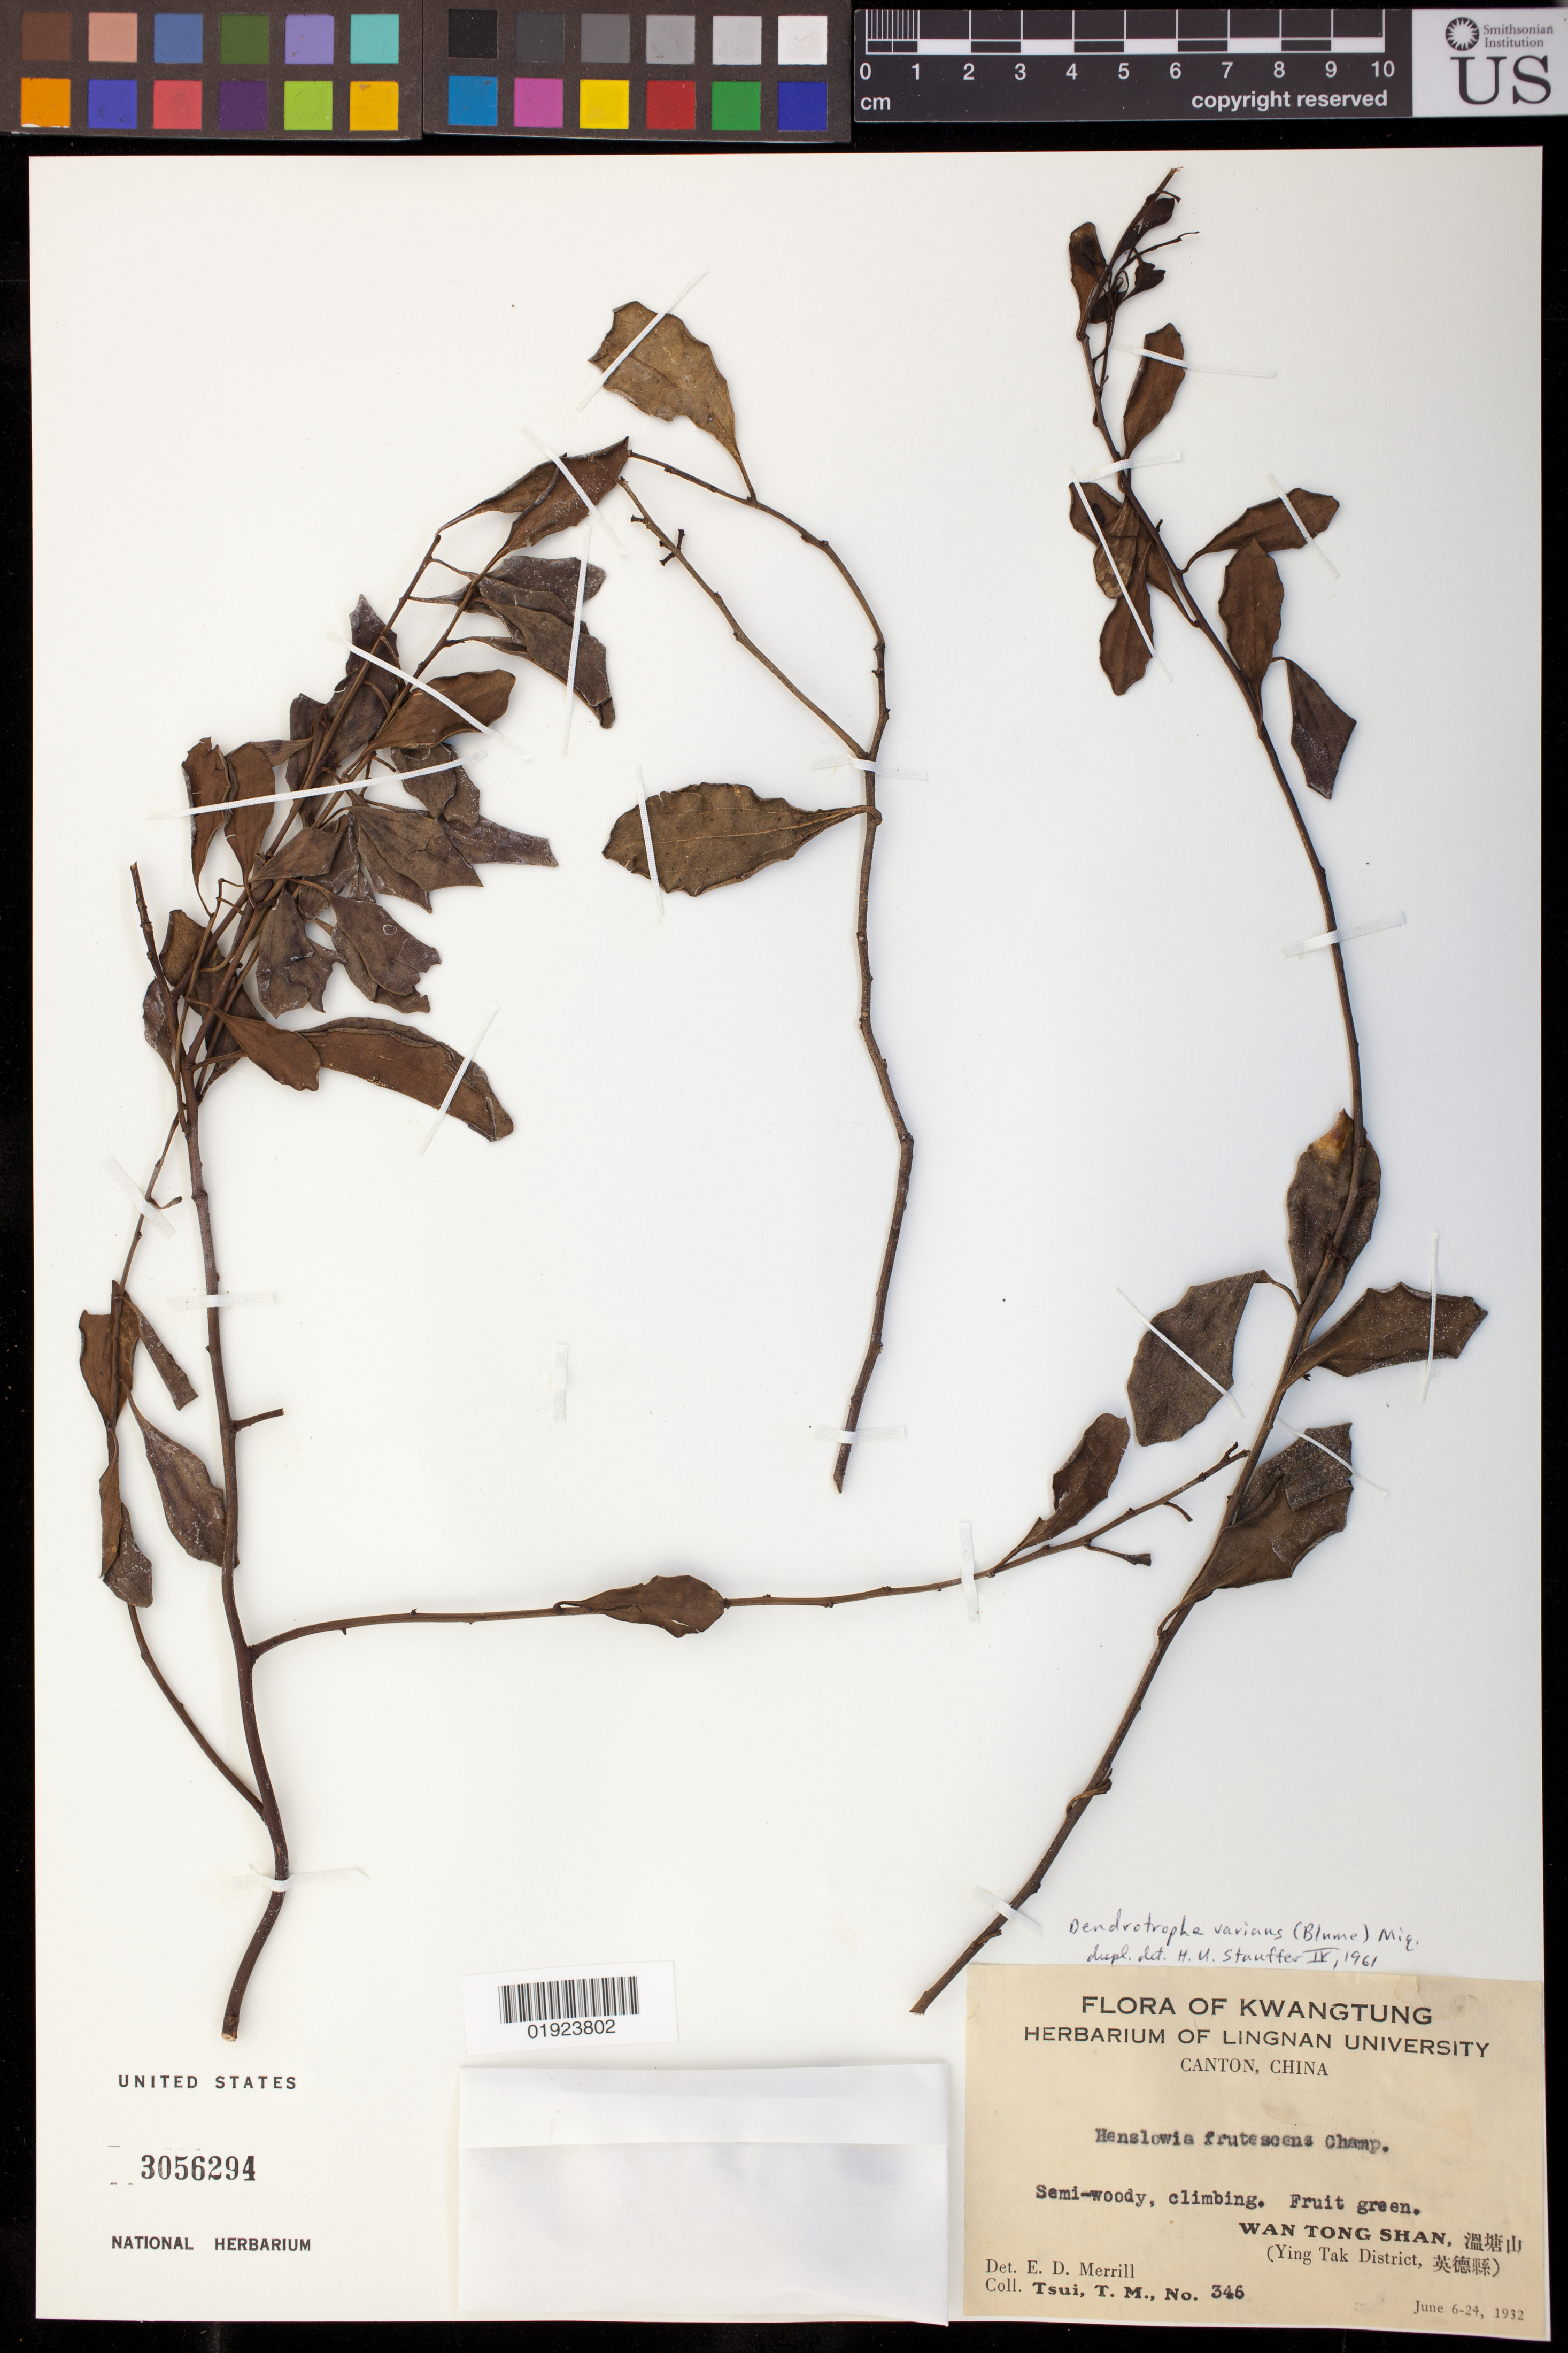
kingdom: Plantae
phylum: Tracheophyta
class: Magnoliopsida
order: Santalales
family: Amphorogynaceae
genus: Dendrotrophe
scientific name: Dendrotrophe varians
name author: (Blume) Miq.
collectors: T. Tsui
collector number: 346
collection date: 1932-06-06/1932-06-24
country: China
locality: Flora of Kwangtung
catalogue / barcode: US 3056294